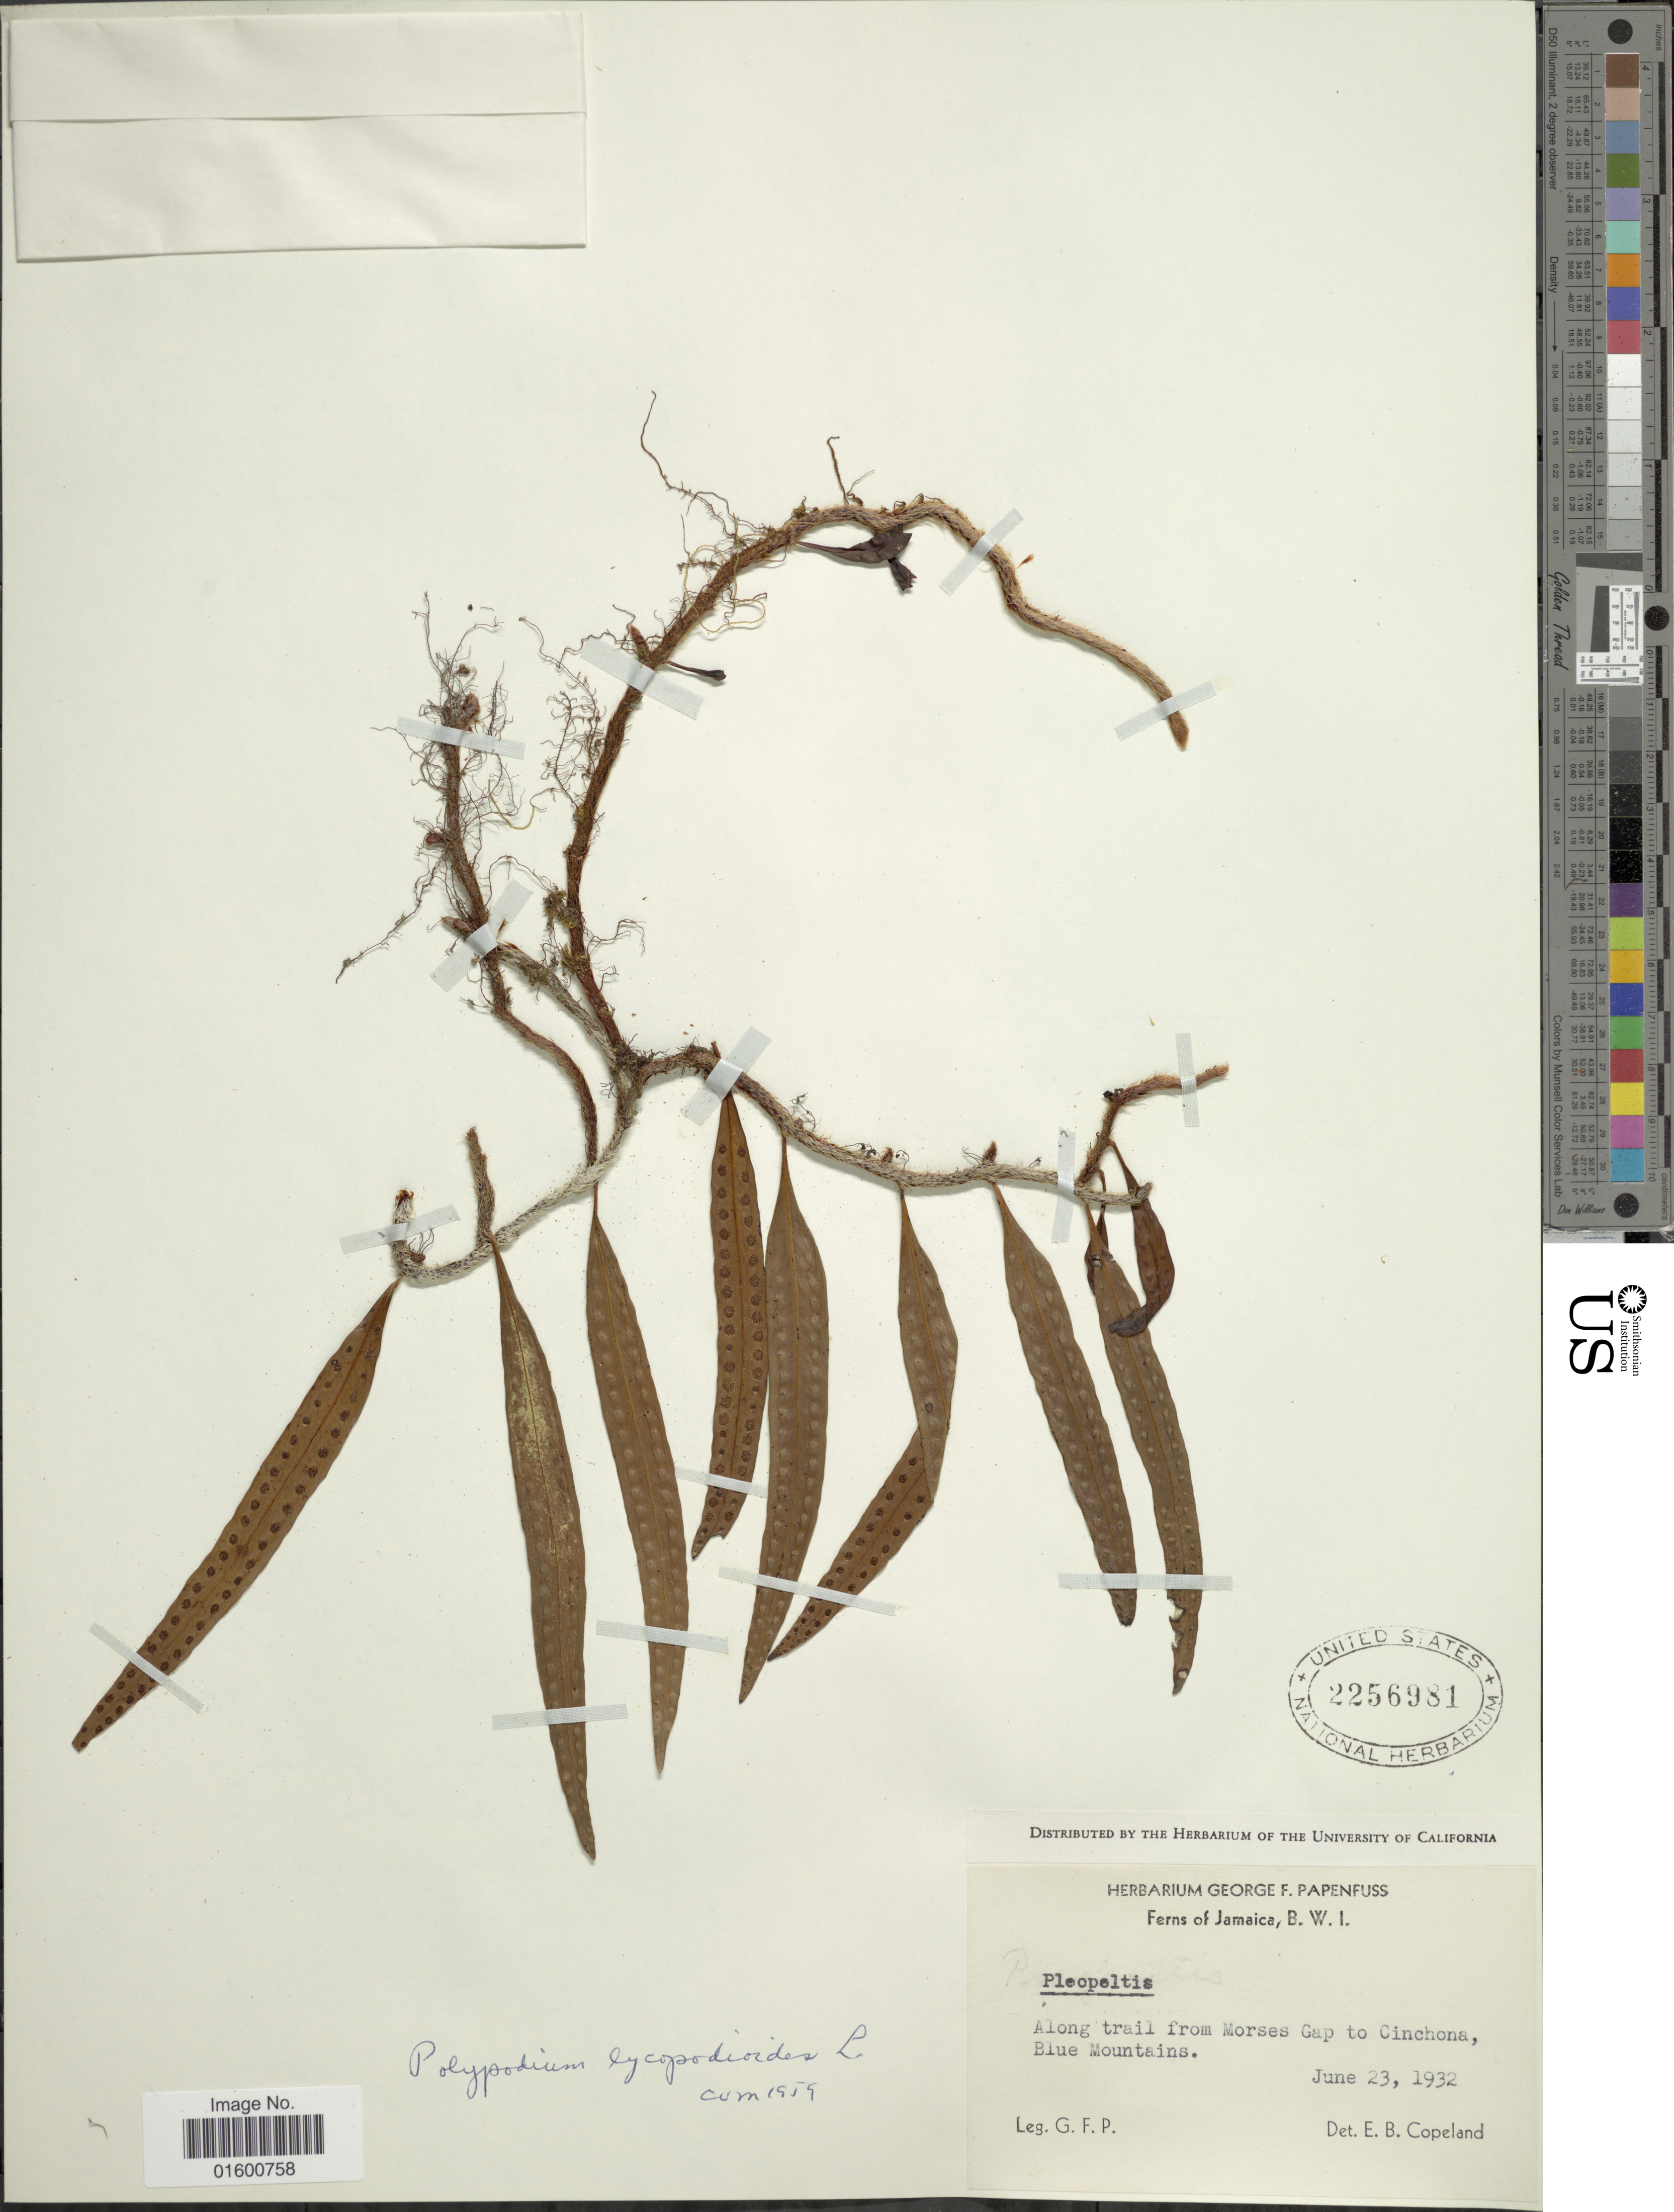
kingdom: Plantae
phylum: Tracheophyta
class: Polypodiopsida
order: Polypodiales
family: Polypodiaceae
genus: Microgramma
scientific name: Microgramma lycopodioides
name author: (L.) Copel.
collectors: G. Papenfuss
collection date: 1932-06-23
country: Jamaica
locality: Jamaica, B. W. I., along trail from Morses Gap to Cinchonas, Blue Mountains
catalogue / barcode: US 2256981